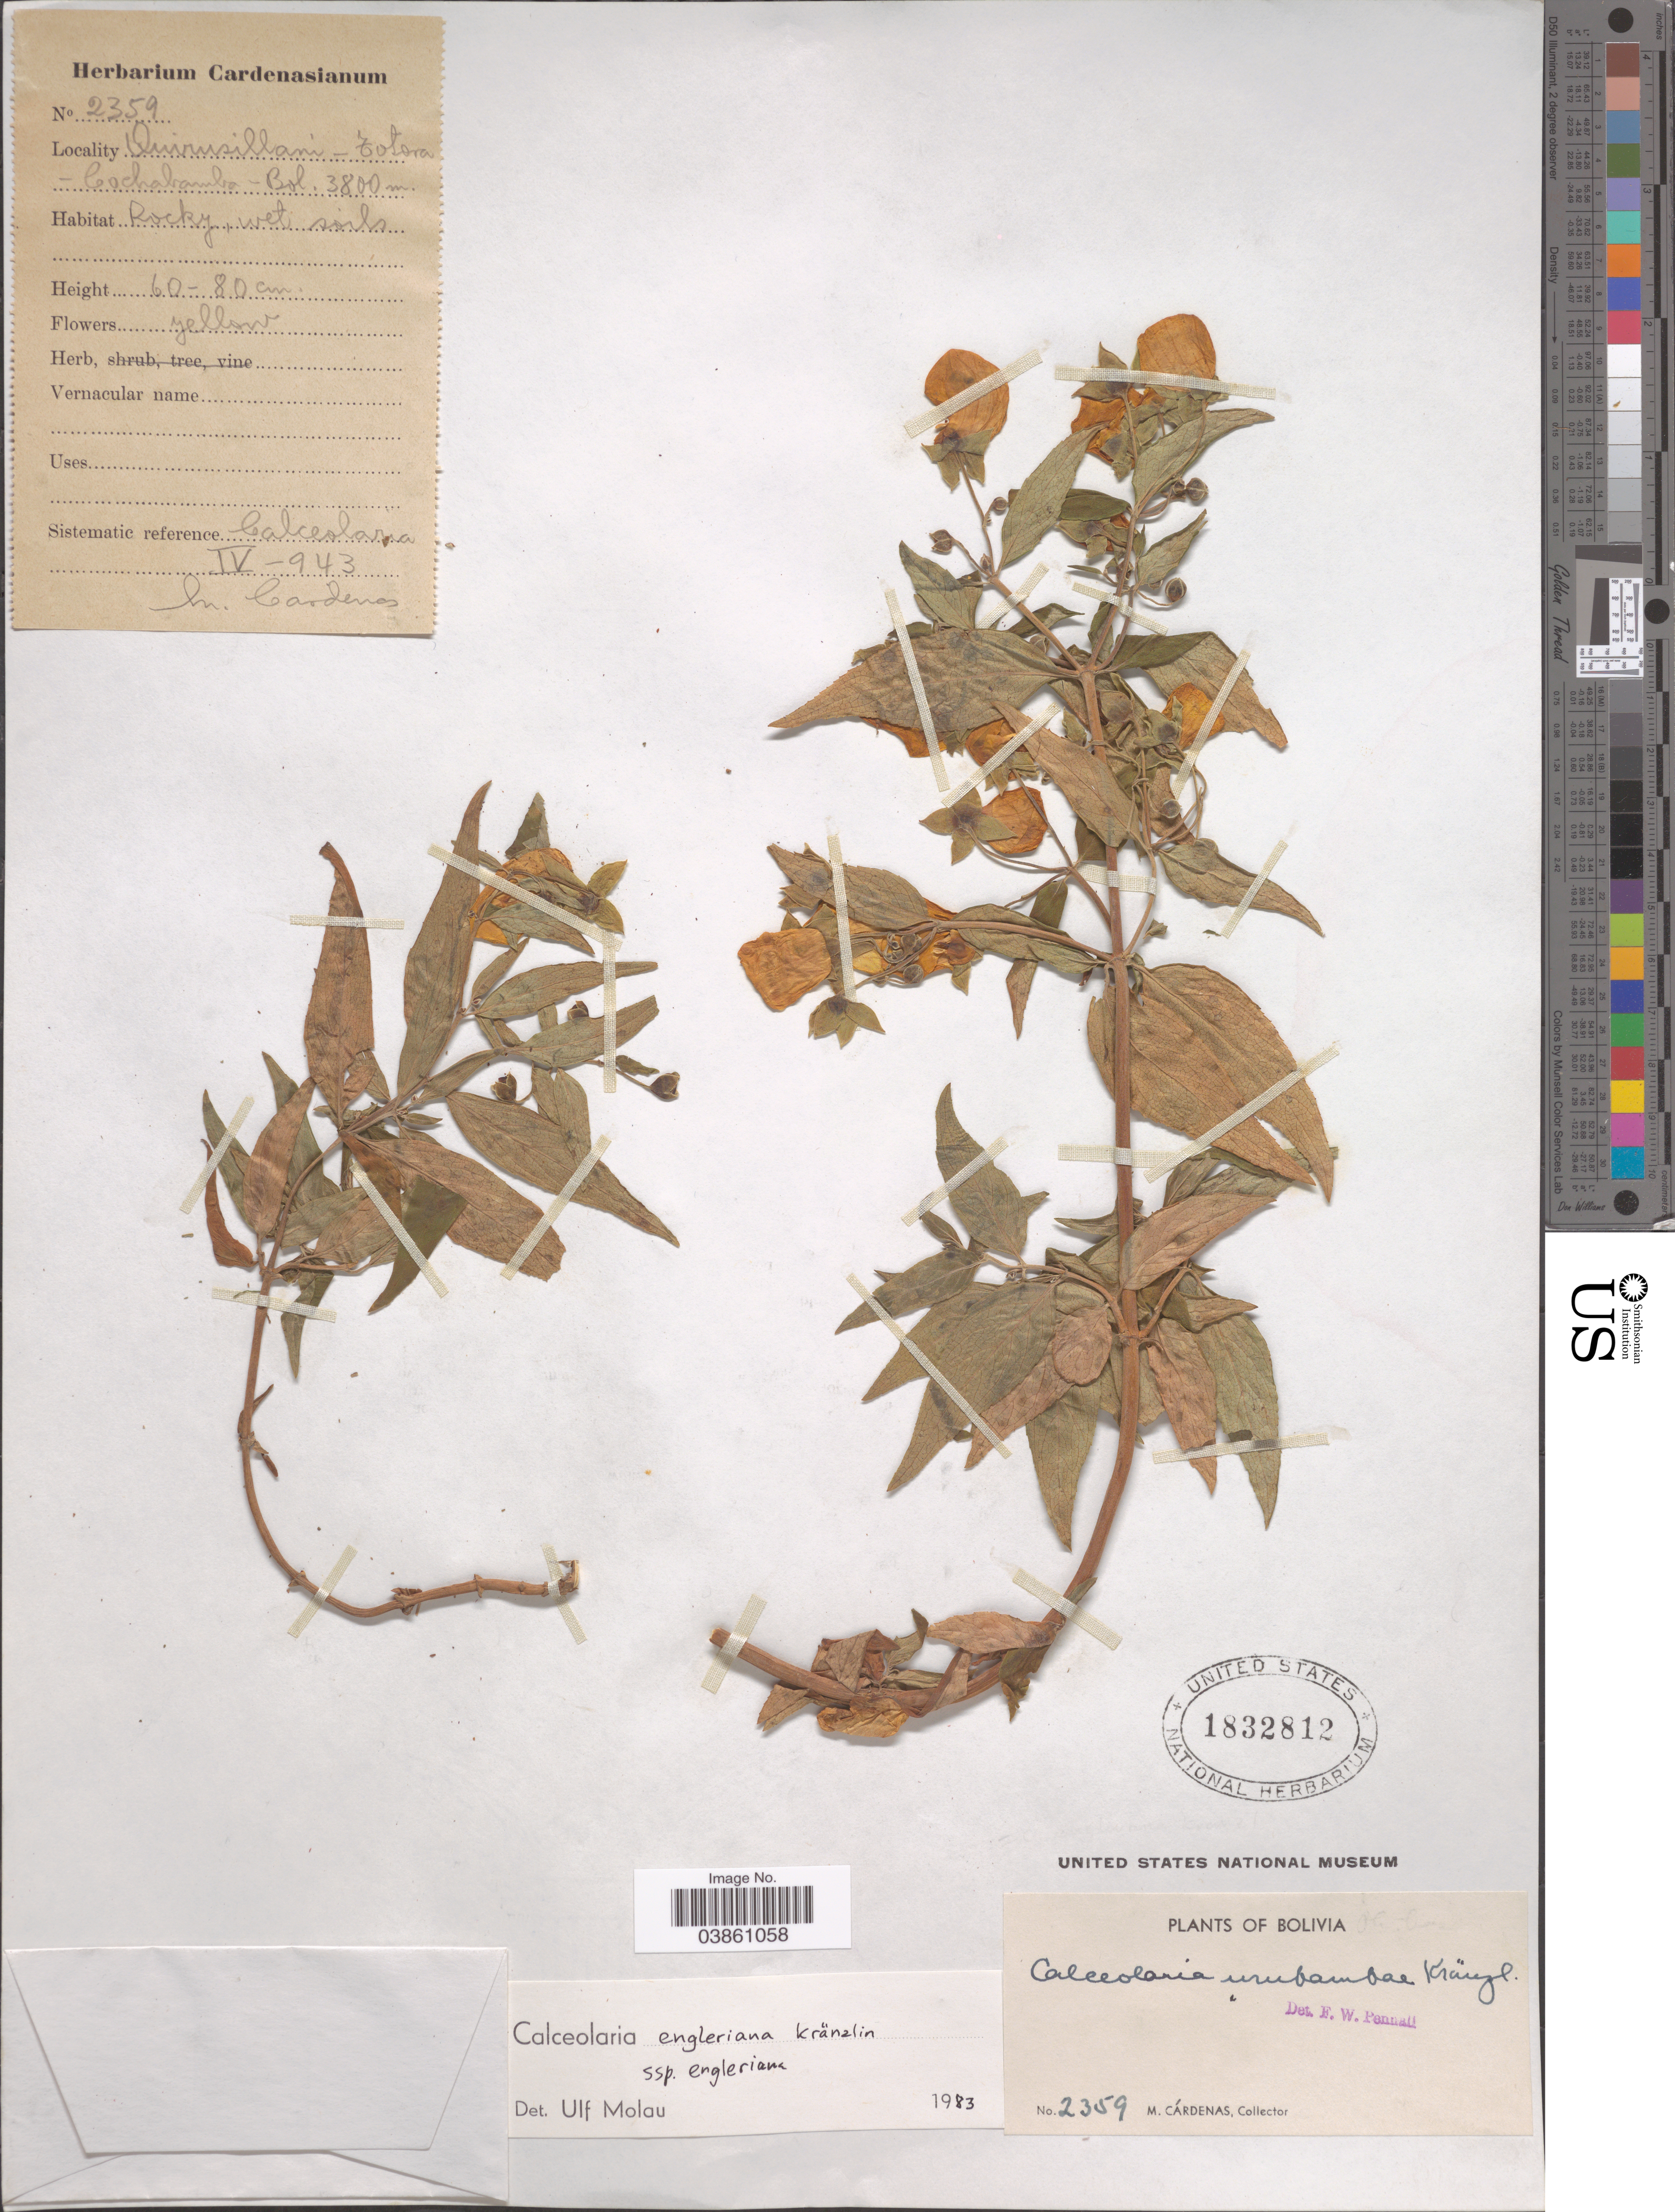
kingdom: Plantae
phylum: Tracheophyta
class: Magnoliopsida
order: Lamiales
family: Calceolariaceae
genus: Calceolaria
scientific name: Calceolaria engleriana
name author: Kraenzl.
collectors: M. Cárdenas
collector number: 2359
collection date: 1943-04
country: Bolivia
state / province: Cochabamba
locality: Quirusillani-Totora.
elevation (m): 3800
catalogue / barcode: US 1832812